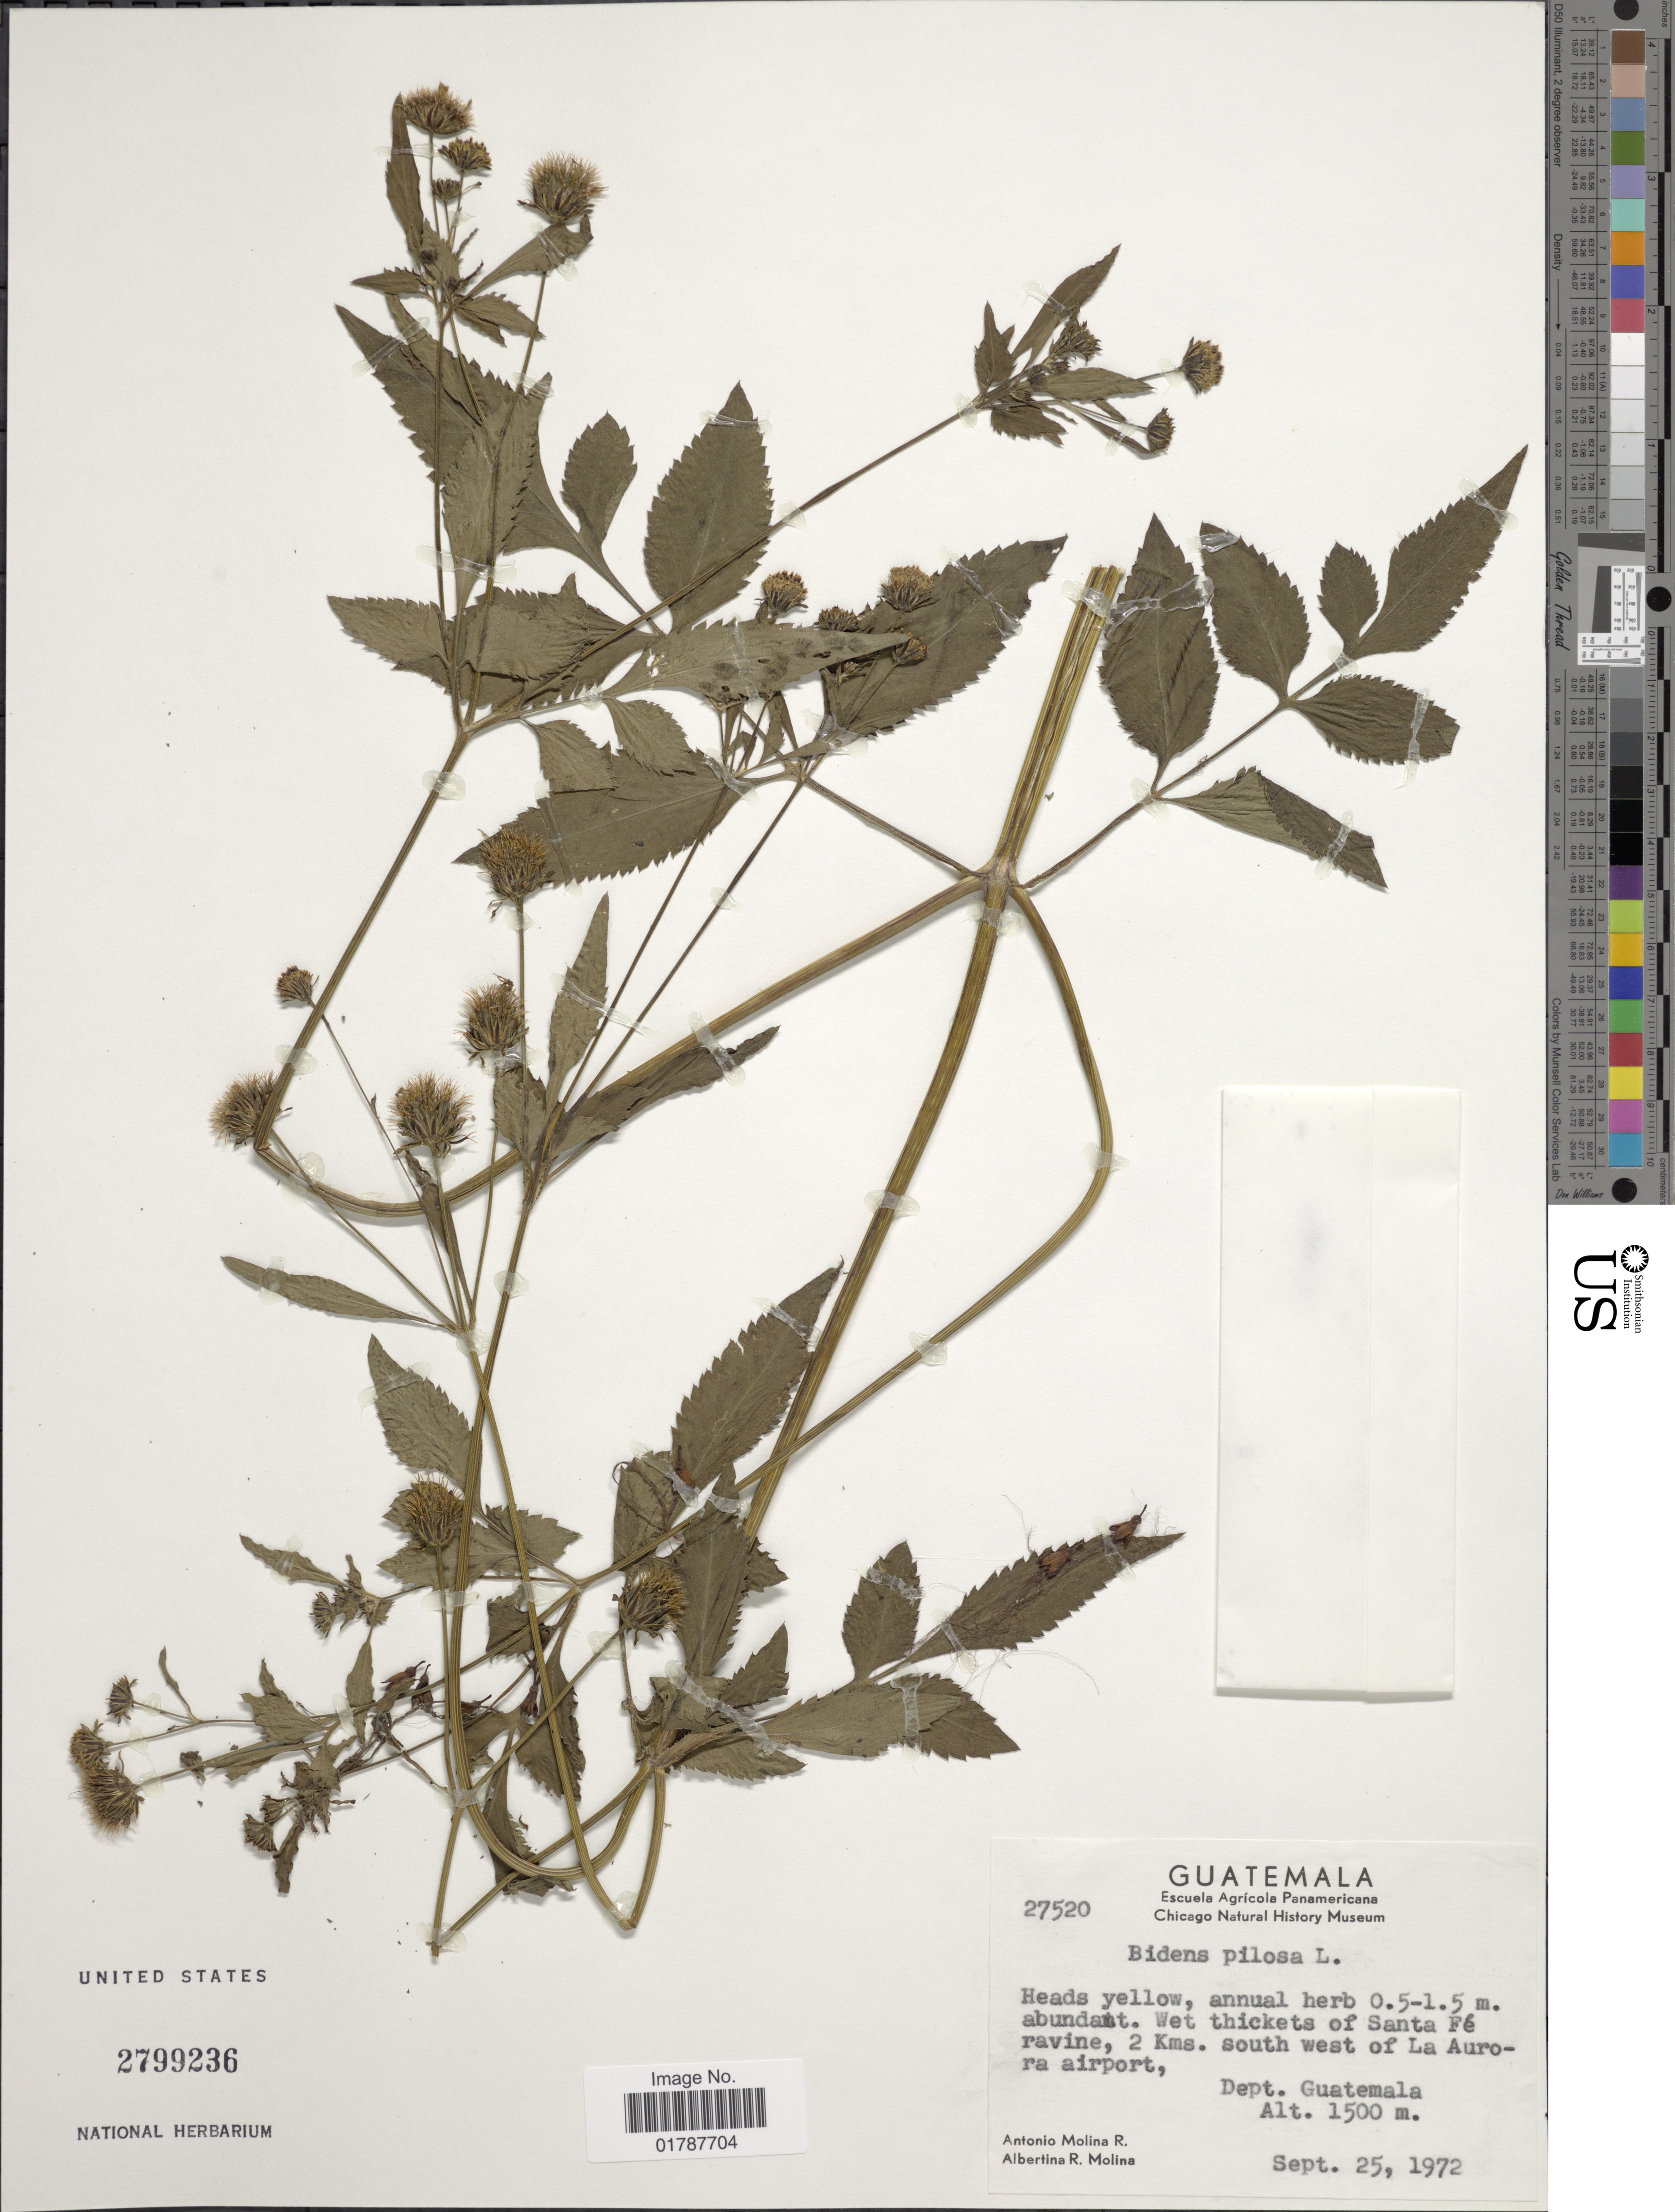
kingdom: Plantae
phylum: Tracheophyta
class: Magnoliopsida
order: Asterales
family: Asteraceae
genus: Bidens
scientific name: Bidens pilosa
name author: L.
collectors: A. Molina R. & A. R. Molina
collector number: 27520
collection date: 1972-09-25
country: Guatemala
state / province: Guatemala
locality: Wet thickets of Santa Fe ravine, 2 Kms. south west of La Aurora airport, Dept. Guatemala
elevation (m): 1500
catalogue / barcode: US 2799236